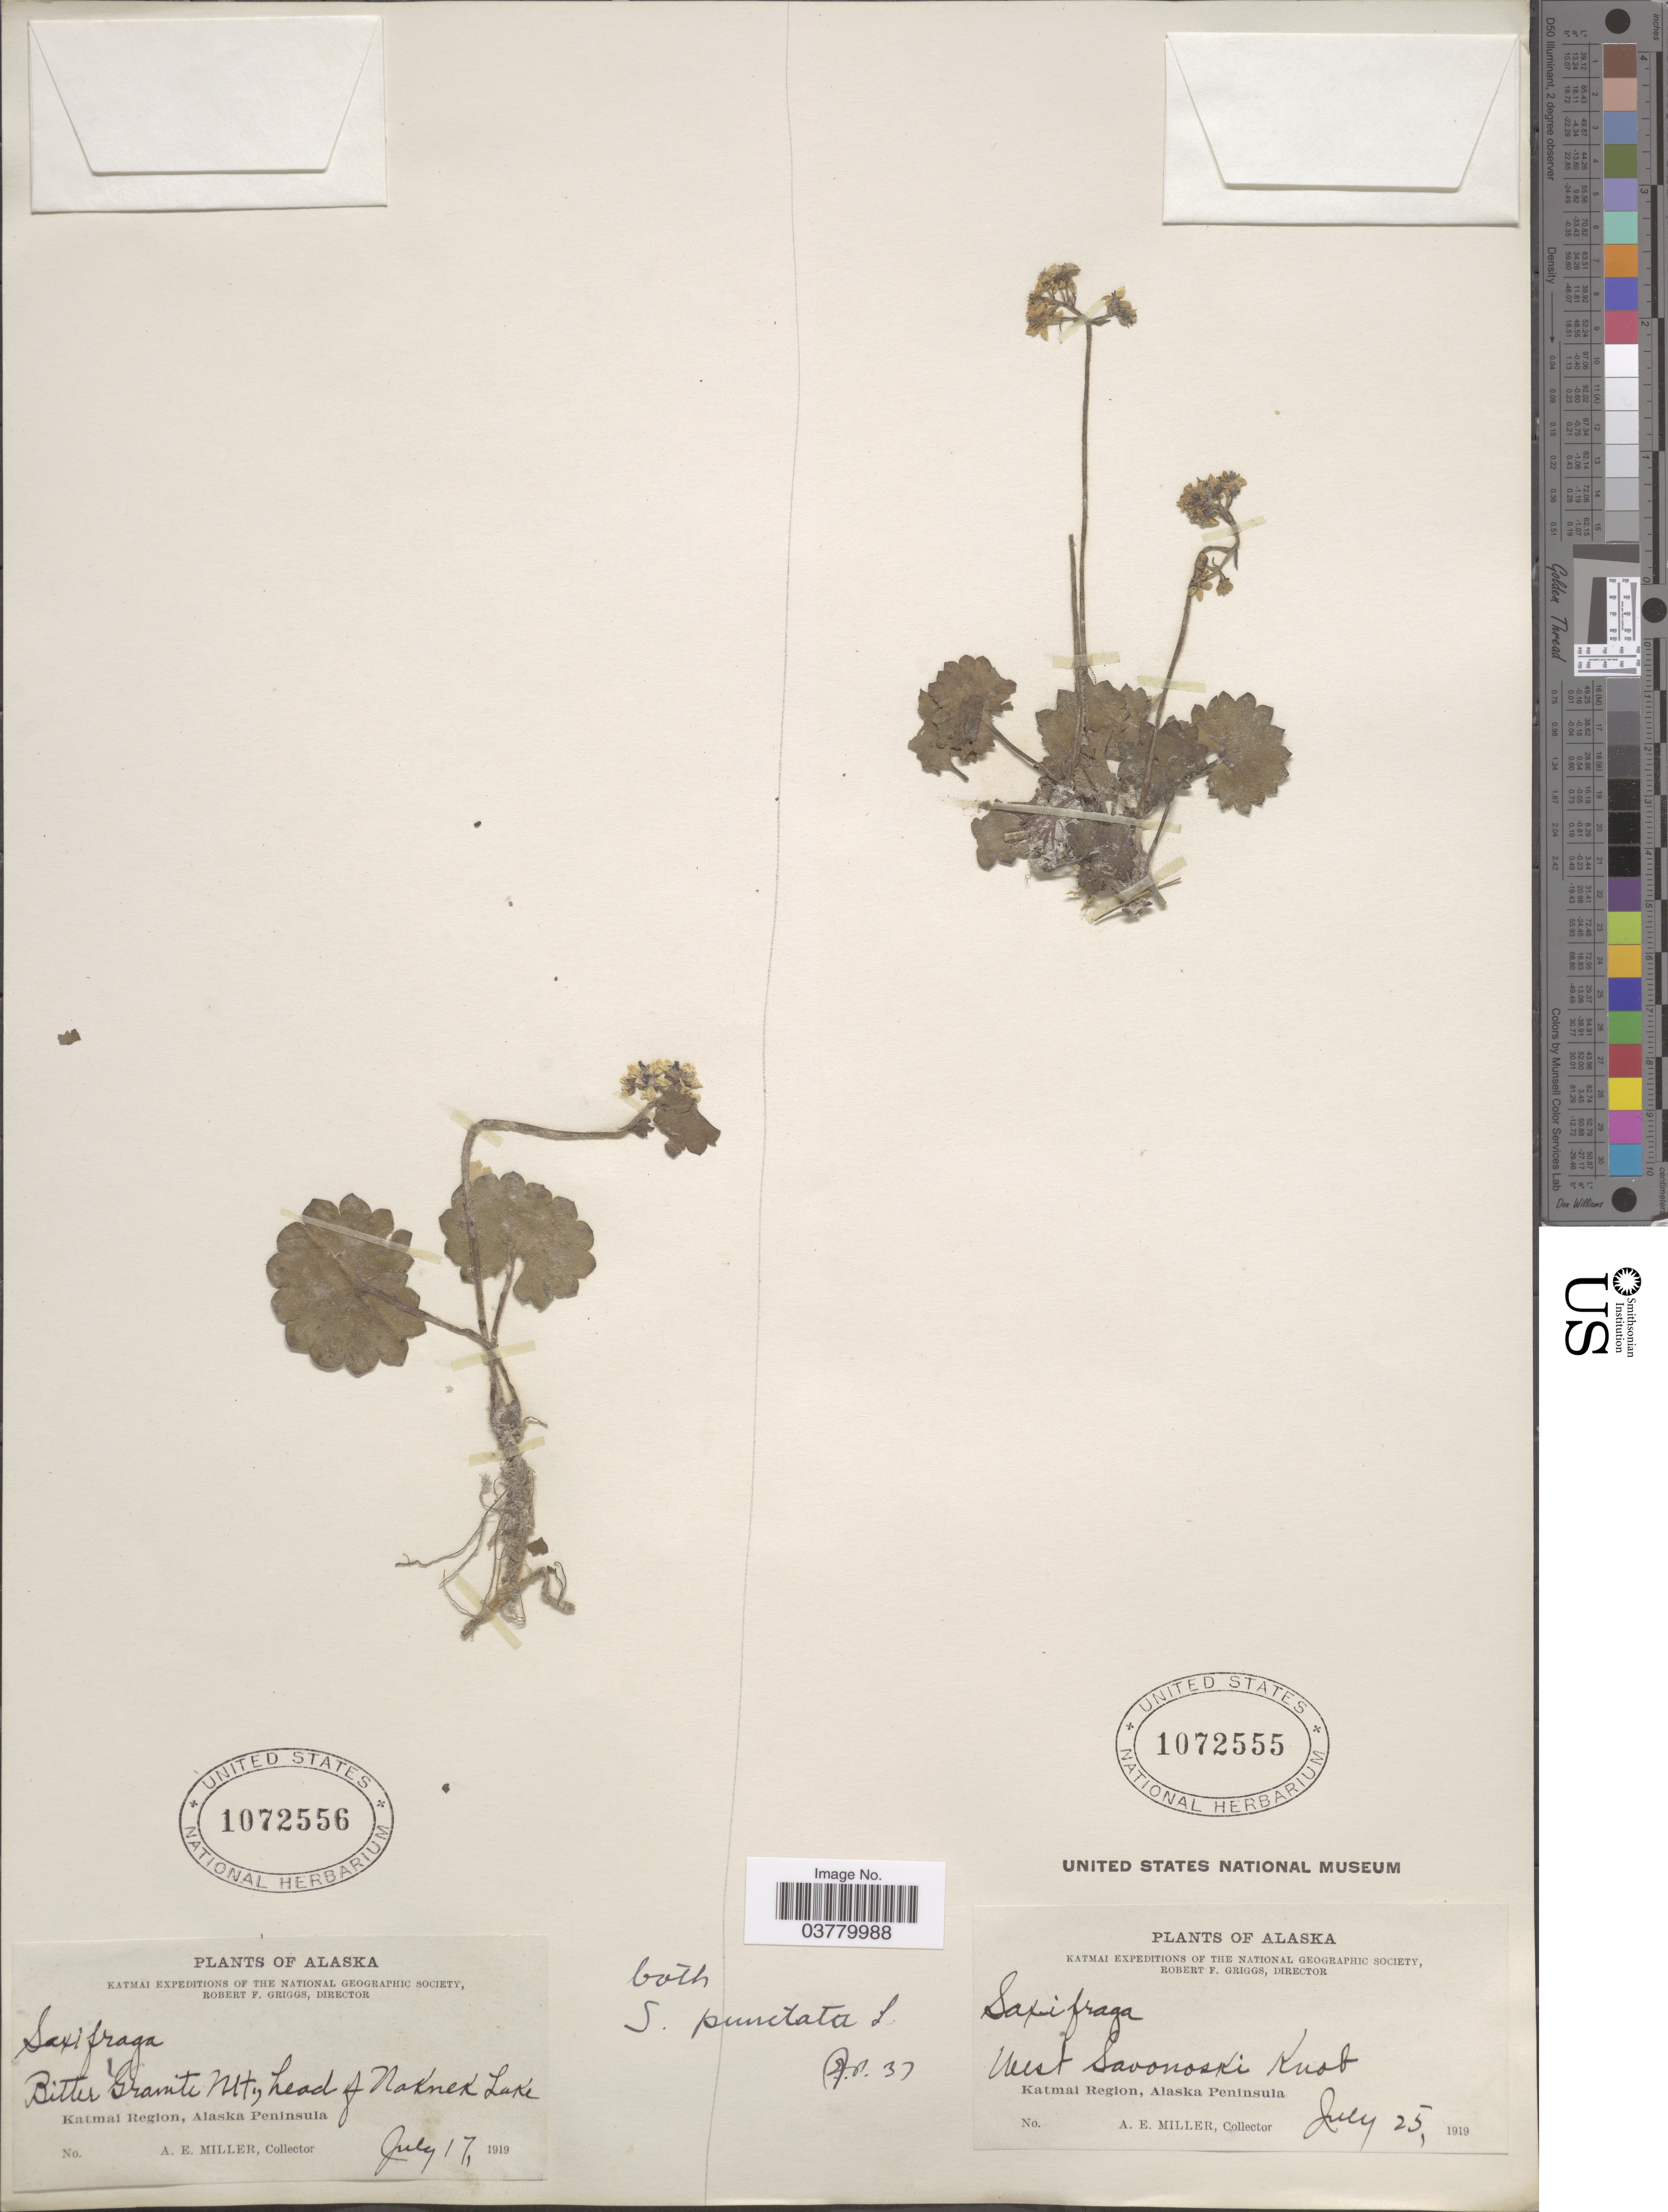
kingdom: Plantae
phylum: Tracheophyta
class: Magnoliopsida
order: Saxifragales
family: Saxifragaceae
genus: Micranthes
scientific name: Micranthes nelsoniana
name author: (D. Don) Small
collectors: A. E. Miller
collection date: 1919-07-17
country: United States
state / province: Alaska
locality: Bitter Granite Mt, head of Naknek Lake. Katmai Region, Alaska Peninsula.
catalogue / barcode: US 1072556